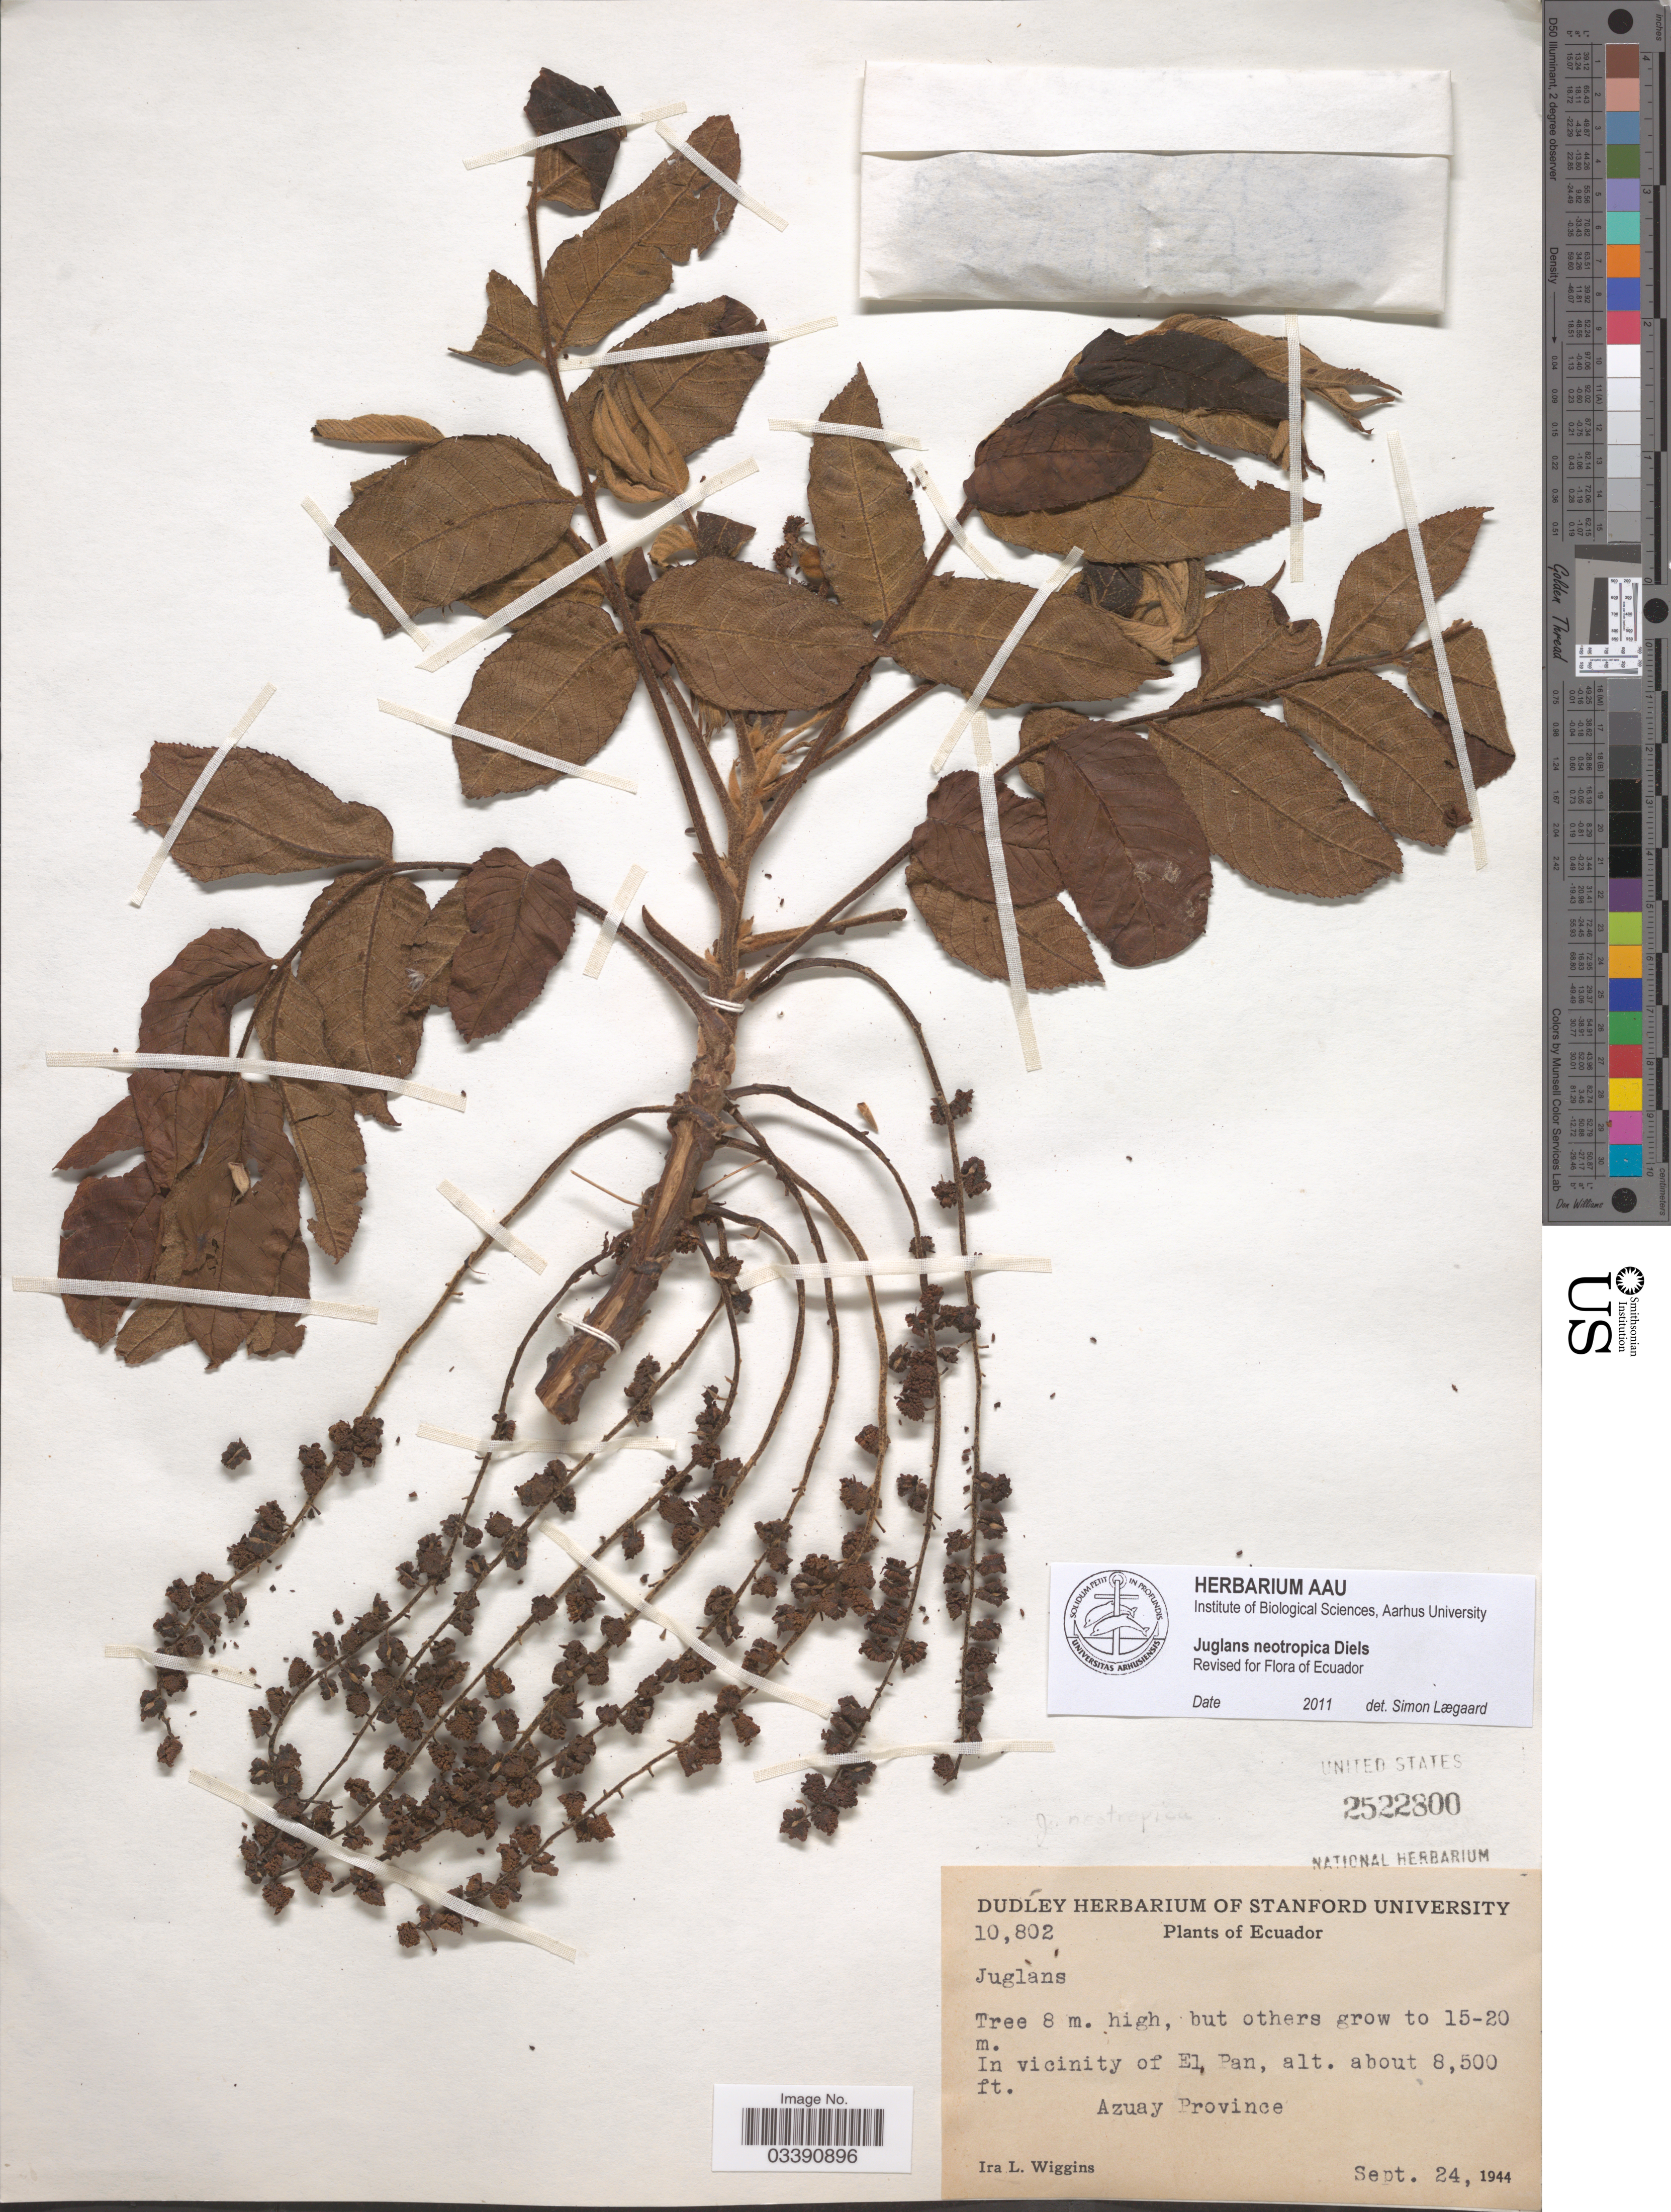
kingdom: Plantae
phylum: Tracheophyta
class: Magnoliopsida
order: Fagales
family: Juglandaceae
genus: Juglans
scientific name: Juglans neotropica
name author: Diels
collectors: I. L. Wiggins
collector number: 10802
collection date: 1944-09-24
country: Ecuador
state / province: Azuay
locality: In vicinity of El Pan.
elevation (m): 2591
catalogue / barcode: US 2522800